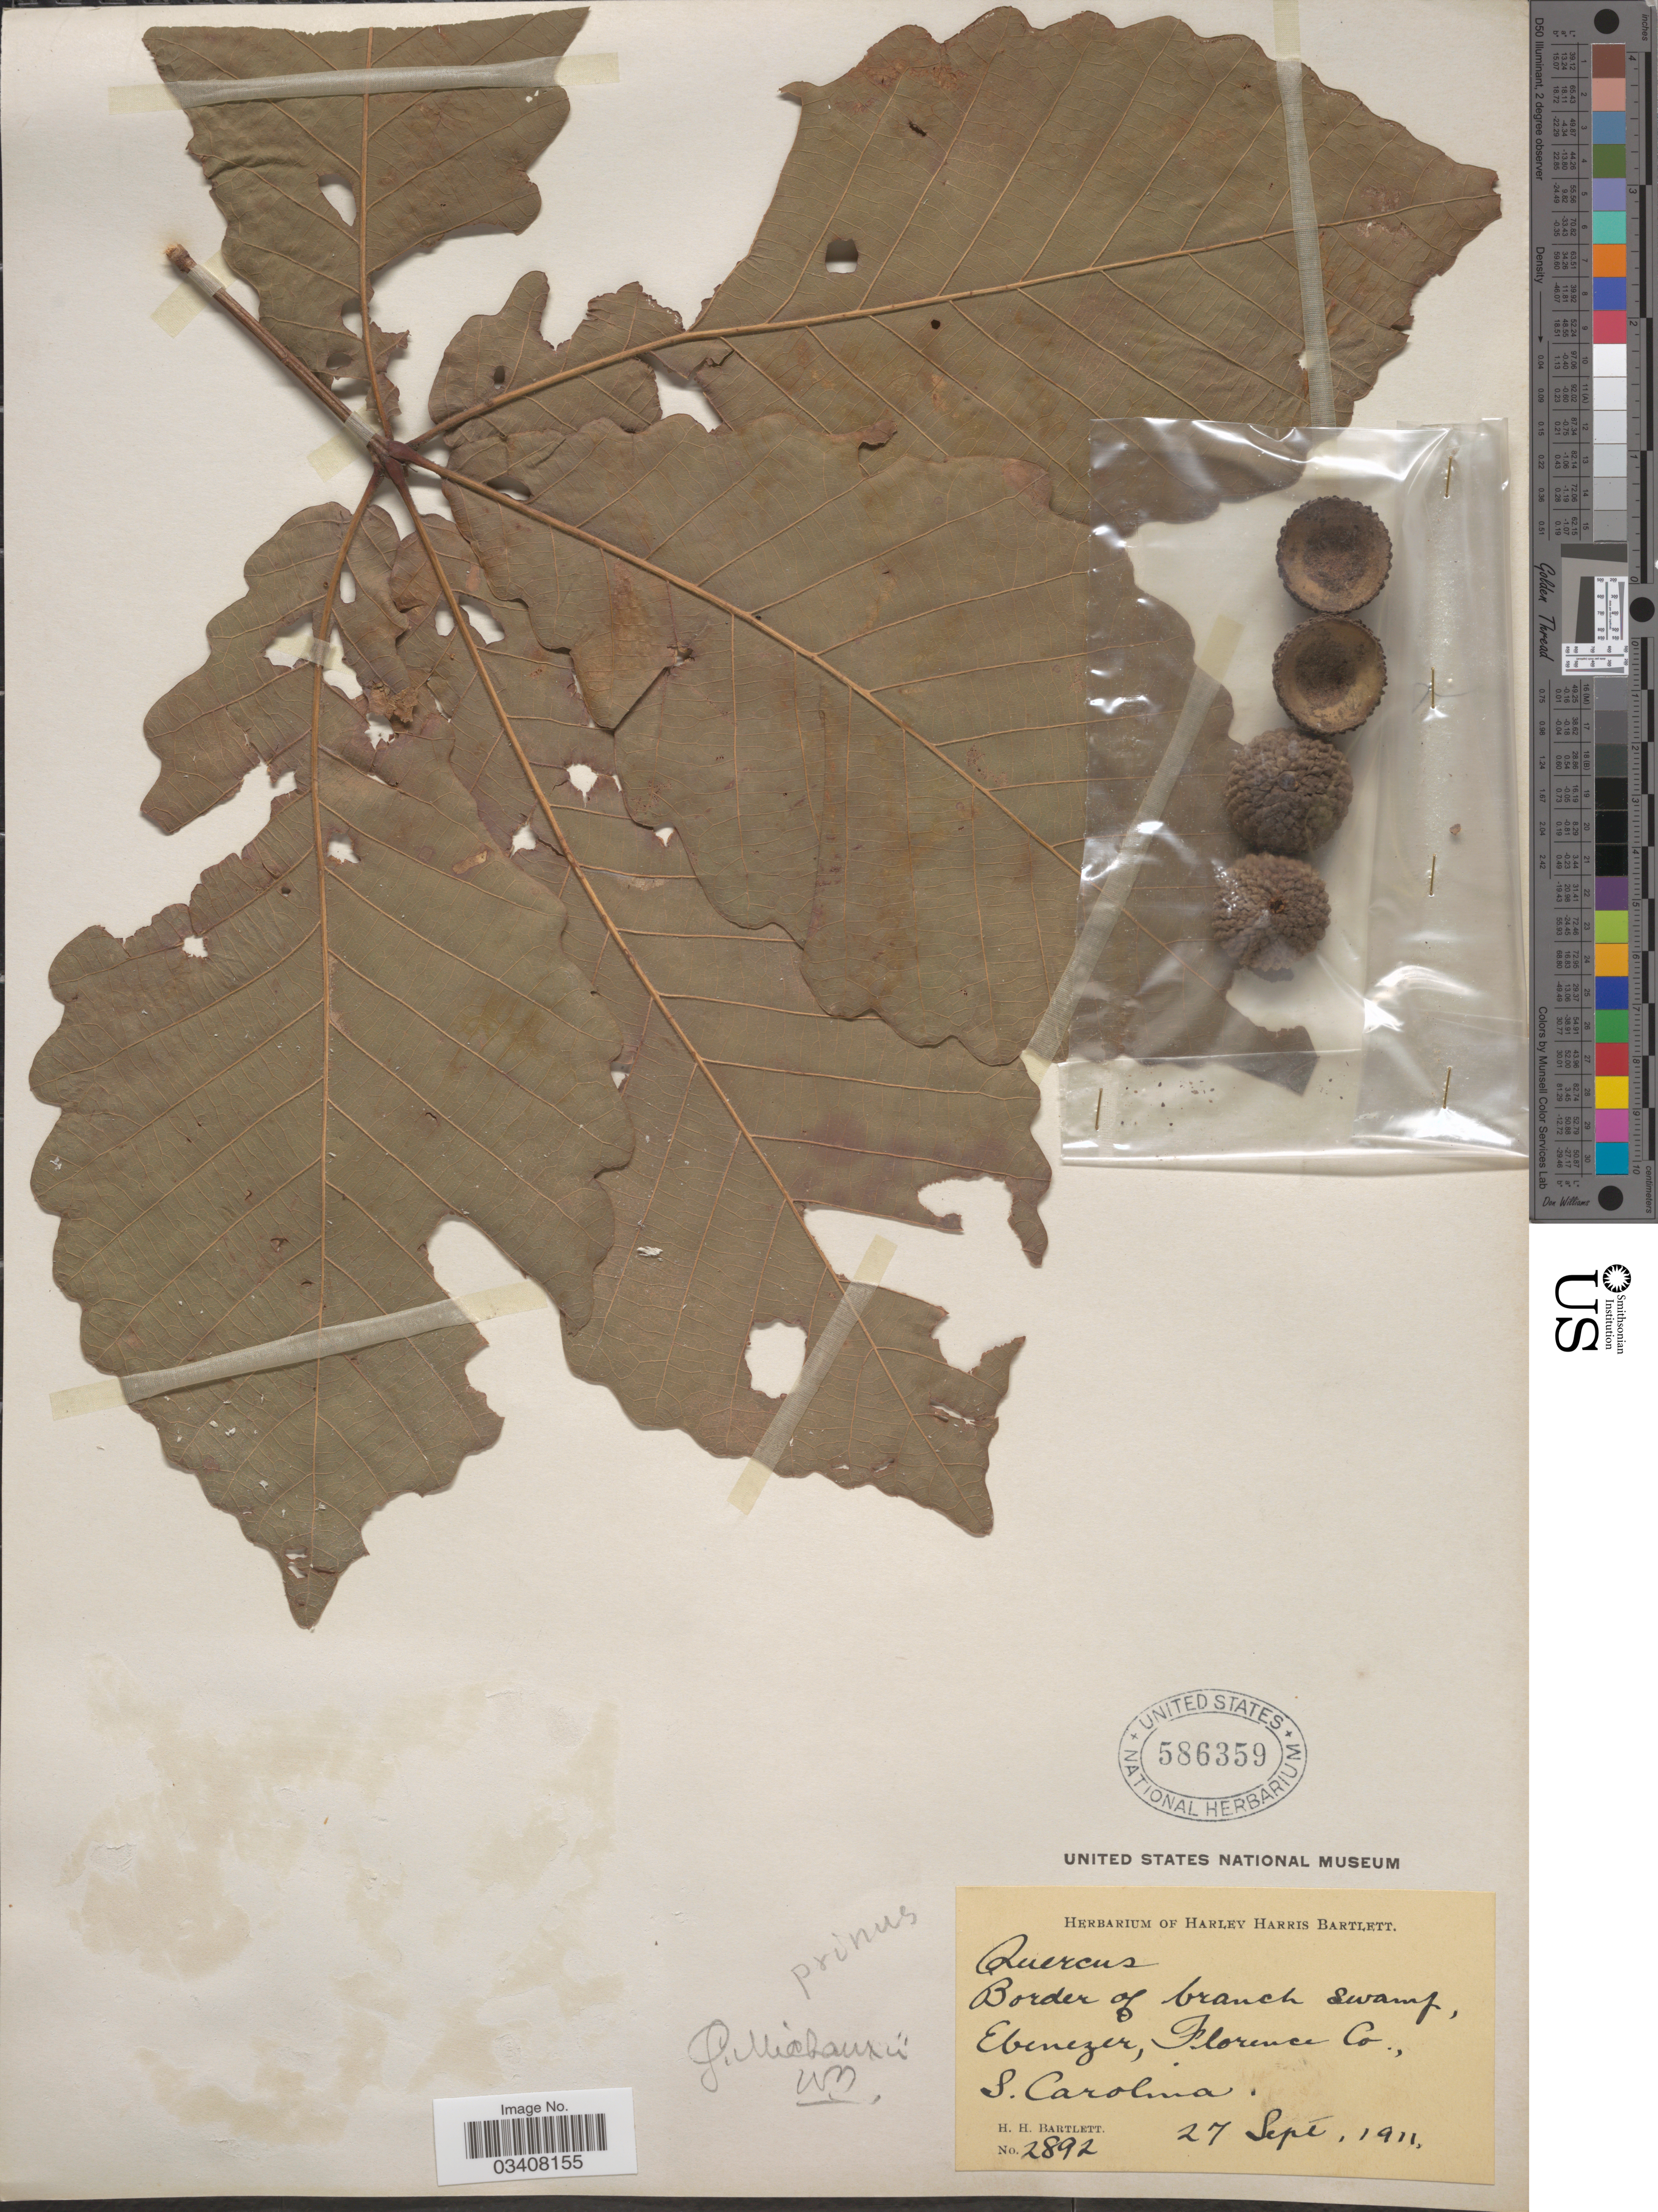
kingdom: Plantae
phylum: Tracheophyta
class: Magnoliopsida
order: Fagales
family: Fagaceae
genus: Quercus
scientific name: Quercus prinus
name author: L.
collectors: H. H. Bartlett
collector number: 2892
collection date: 1911-09-27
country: United States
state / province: South Carolina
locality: Border of branch swamp, Ebenezer, Florence Co.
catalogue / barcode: US 586359